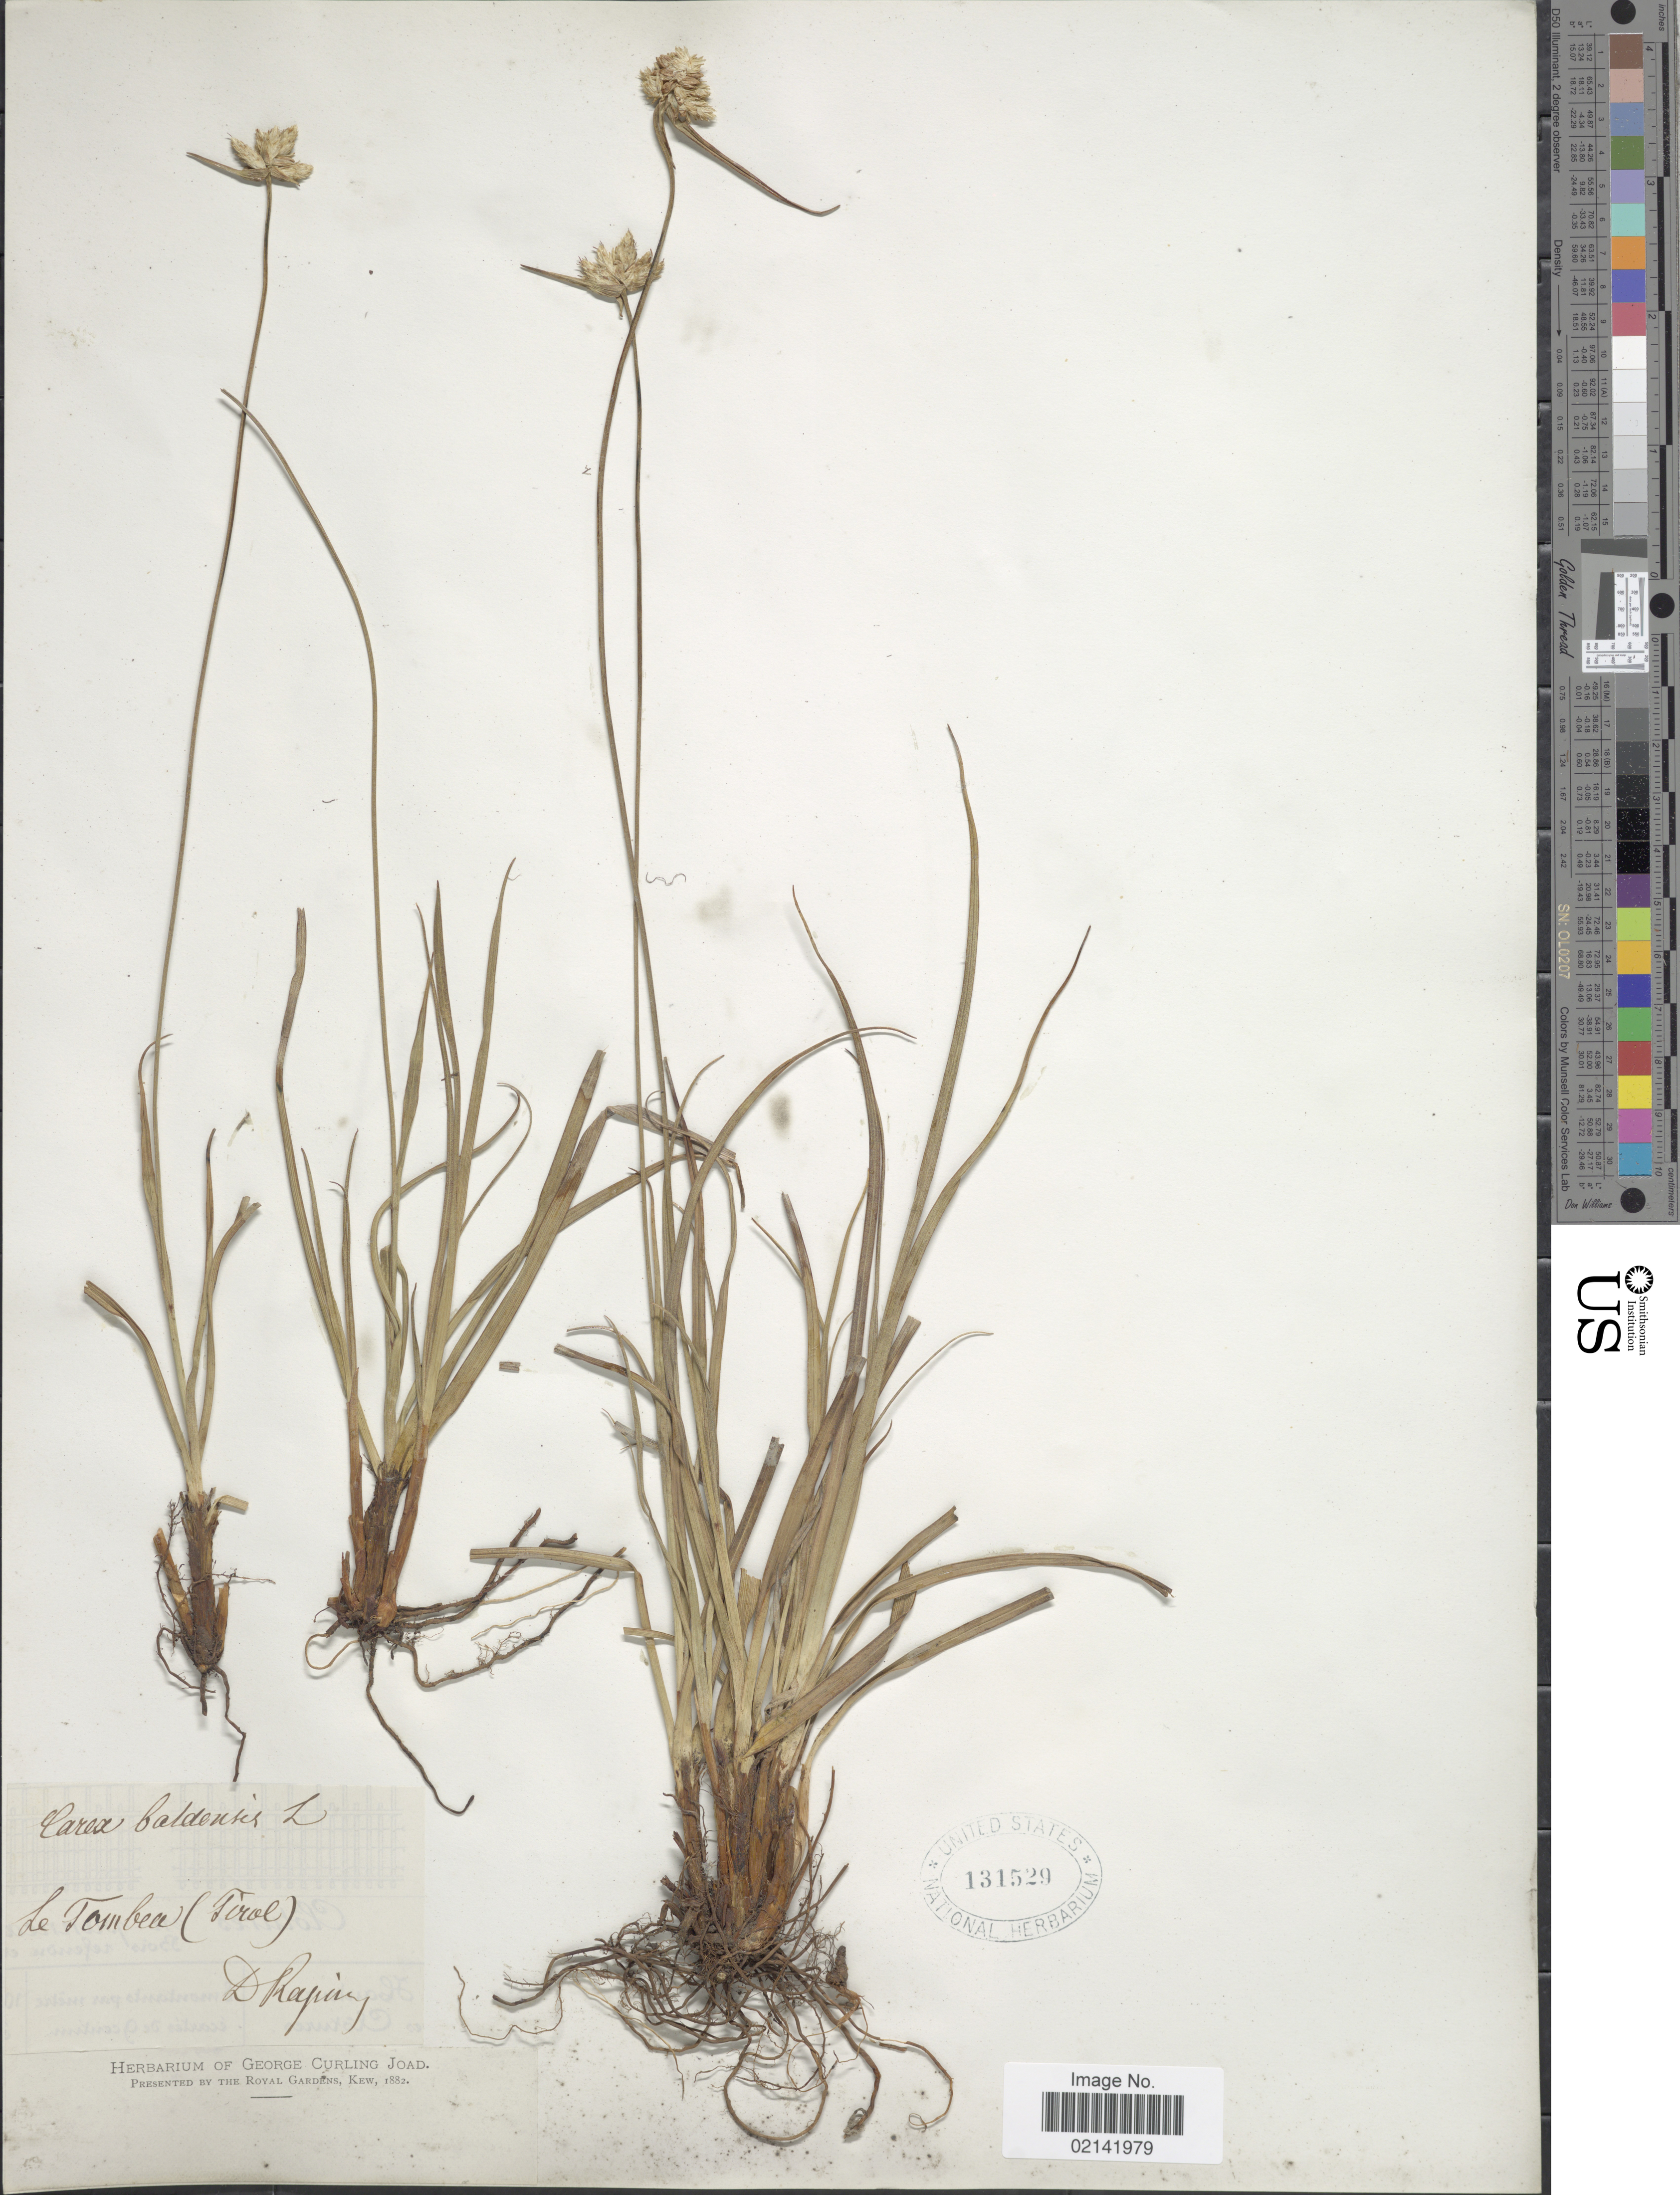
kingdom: Plantae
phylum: Tracheophyta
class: Liliopsida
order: Poales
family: Cyperaceae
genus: Carex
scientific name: Carex baldensis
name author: L.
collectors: D. Rapins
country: Italy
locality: Le Tombea (Tirol)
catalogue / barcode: US 131529